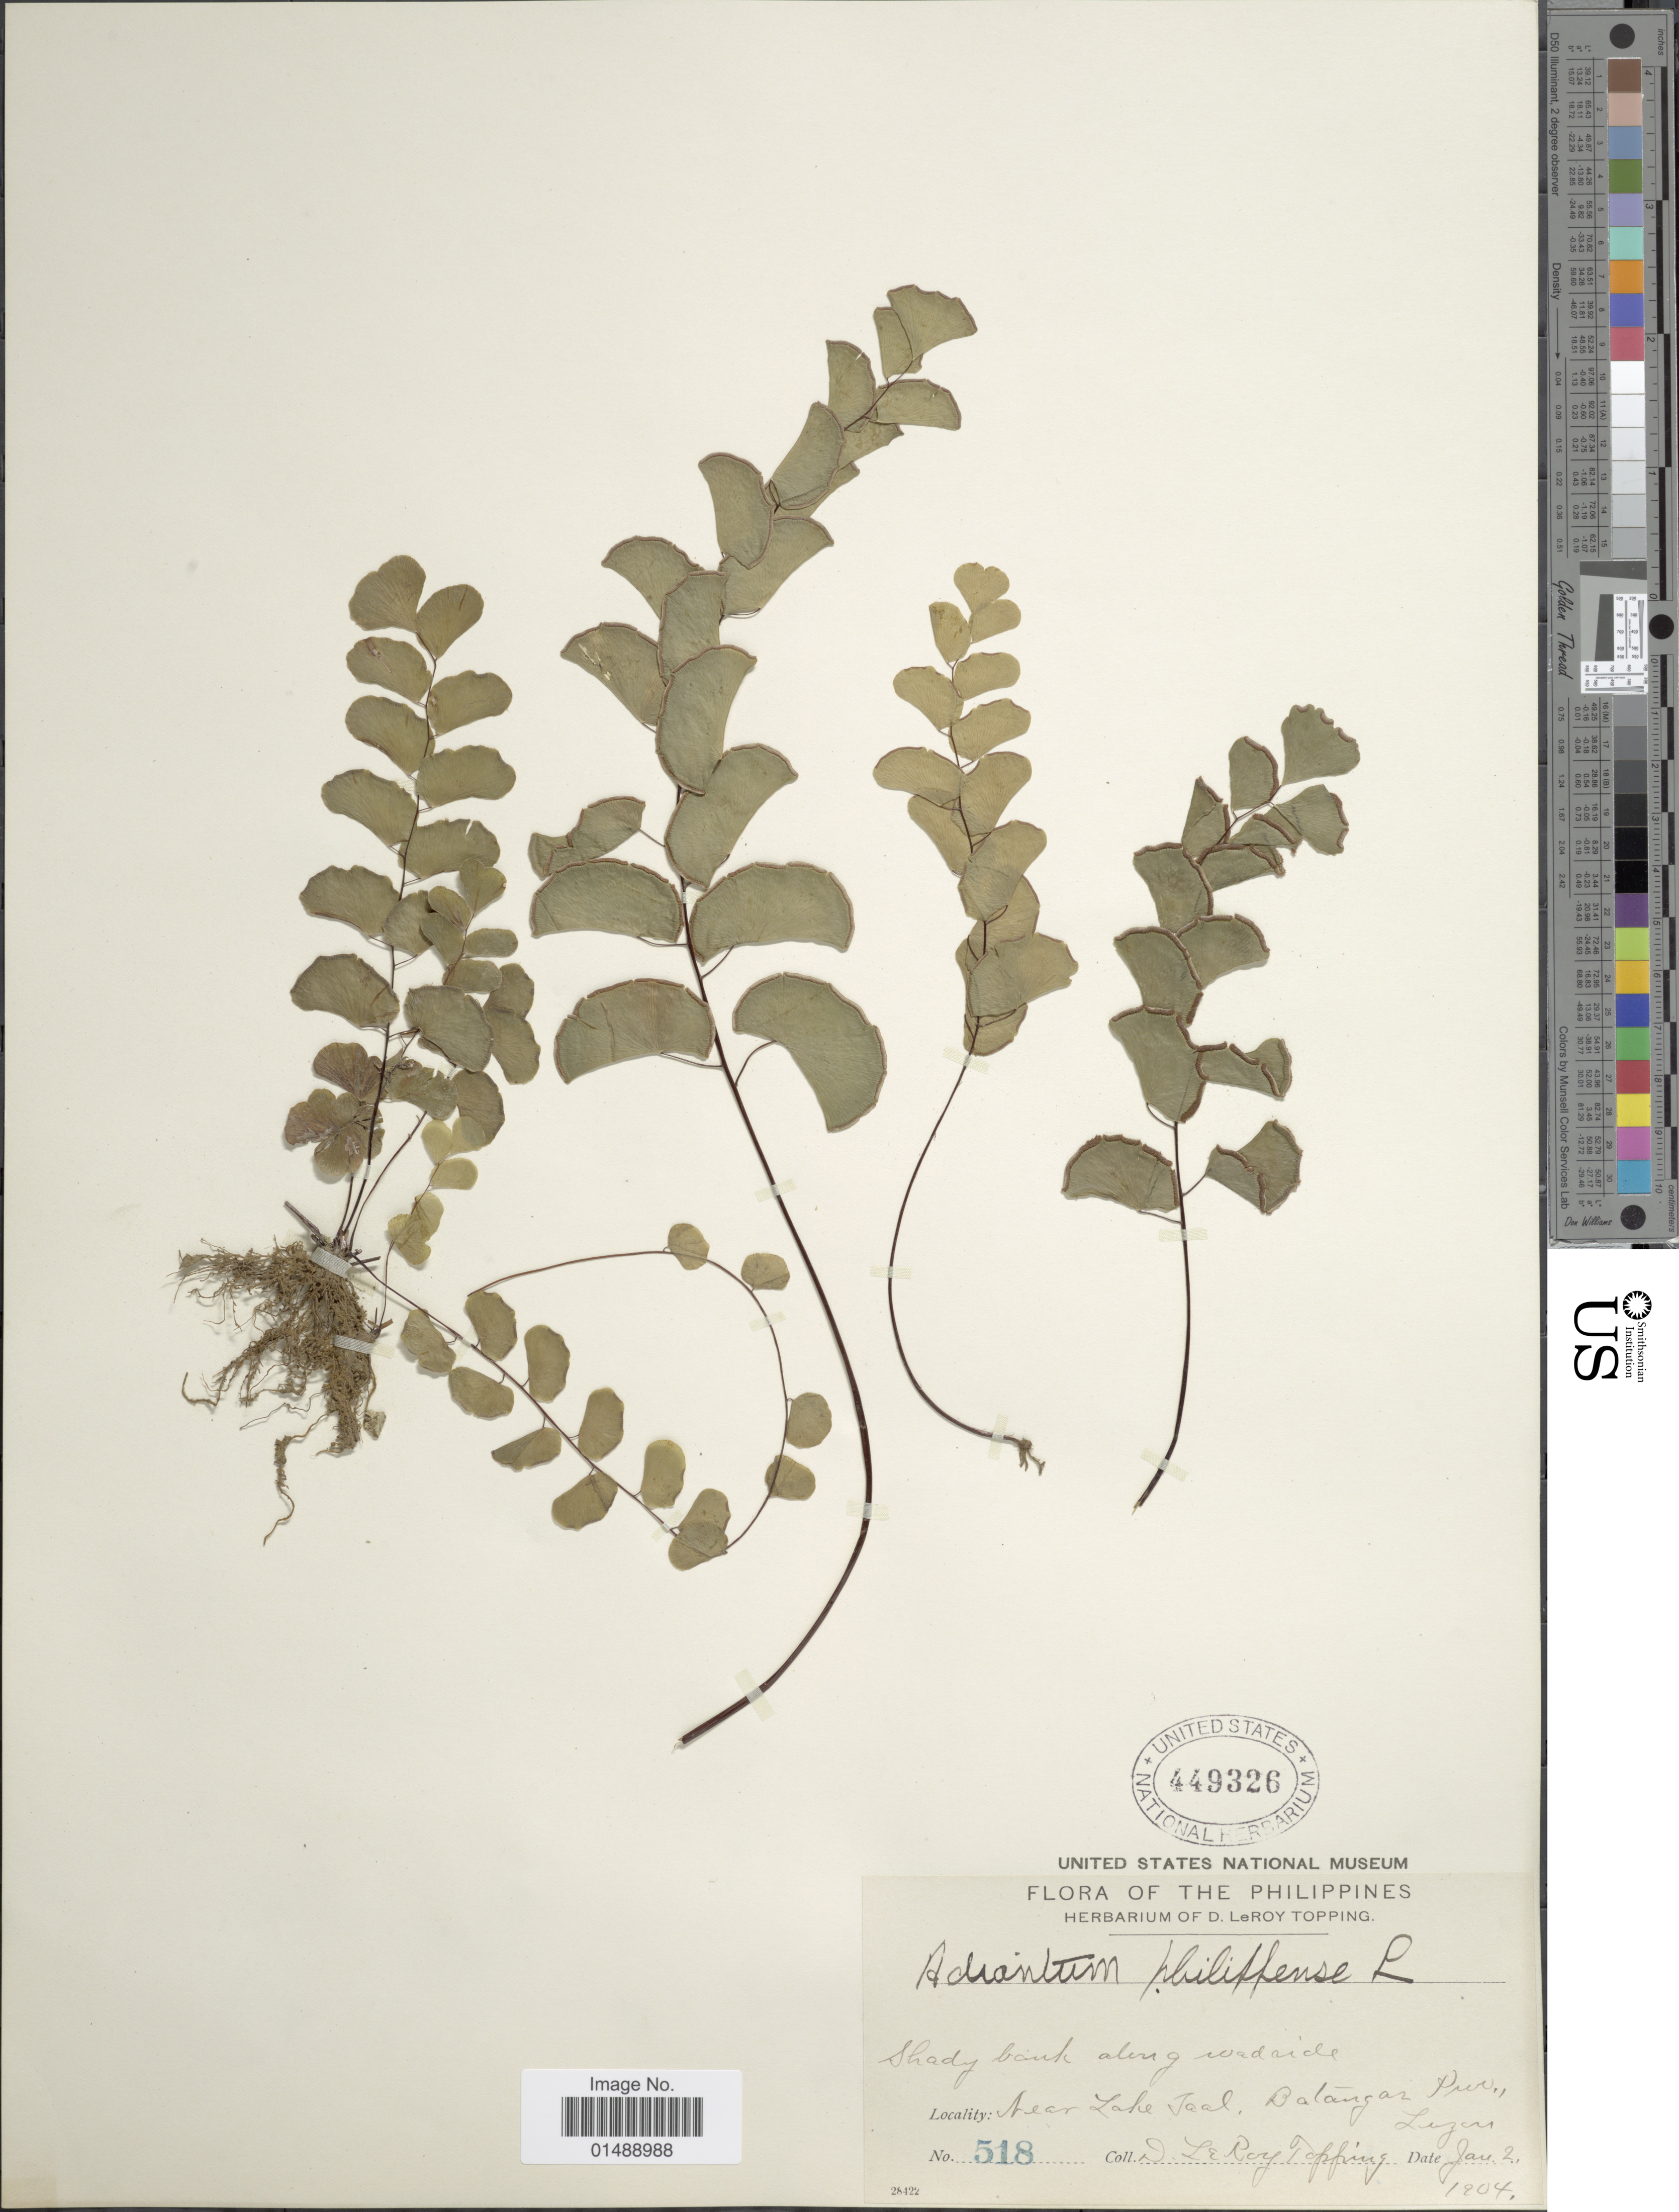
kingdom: Plantae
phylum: Tracheophyta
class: Polypodiopsida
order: Polypodiales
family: Pteridaceae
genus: Adiantum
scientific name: Adiantum philippense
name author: L.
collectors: D. L. Topping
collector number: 518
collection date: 1904-01-02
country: Philippines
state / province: Calabarzon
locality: Near Lake Taal, Batangas Prov, Luzon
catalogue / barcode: US 449326